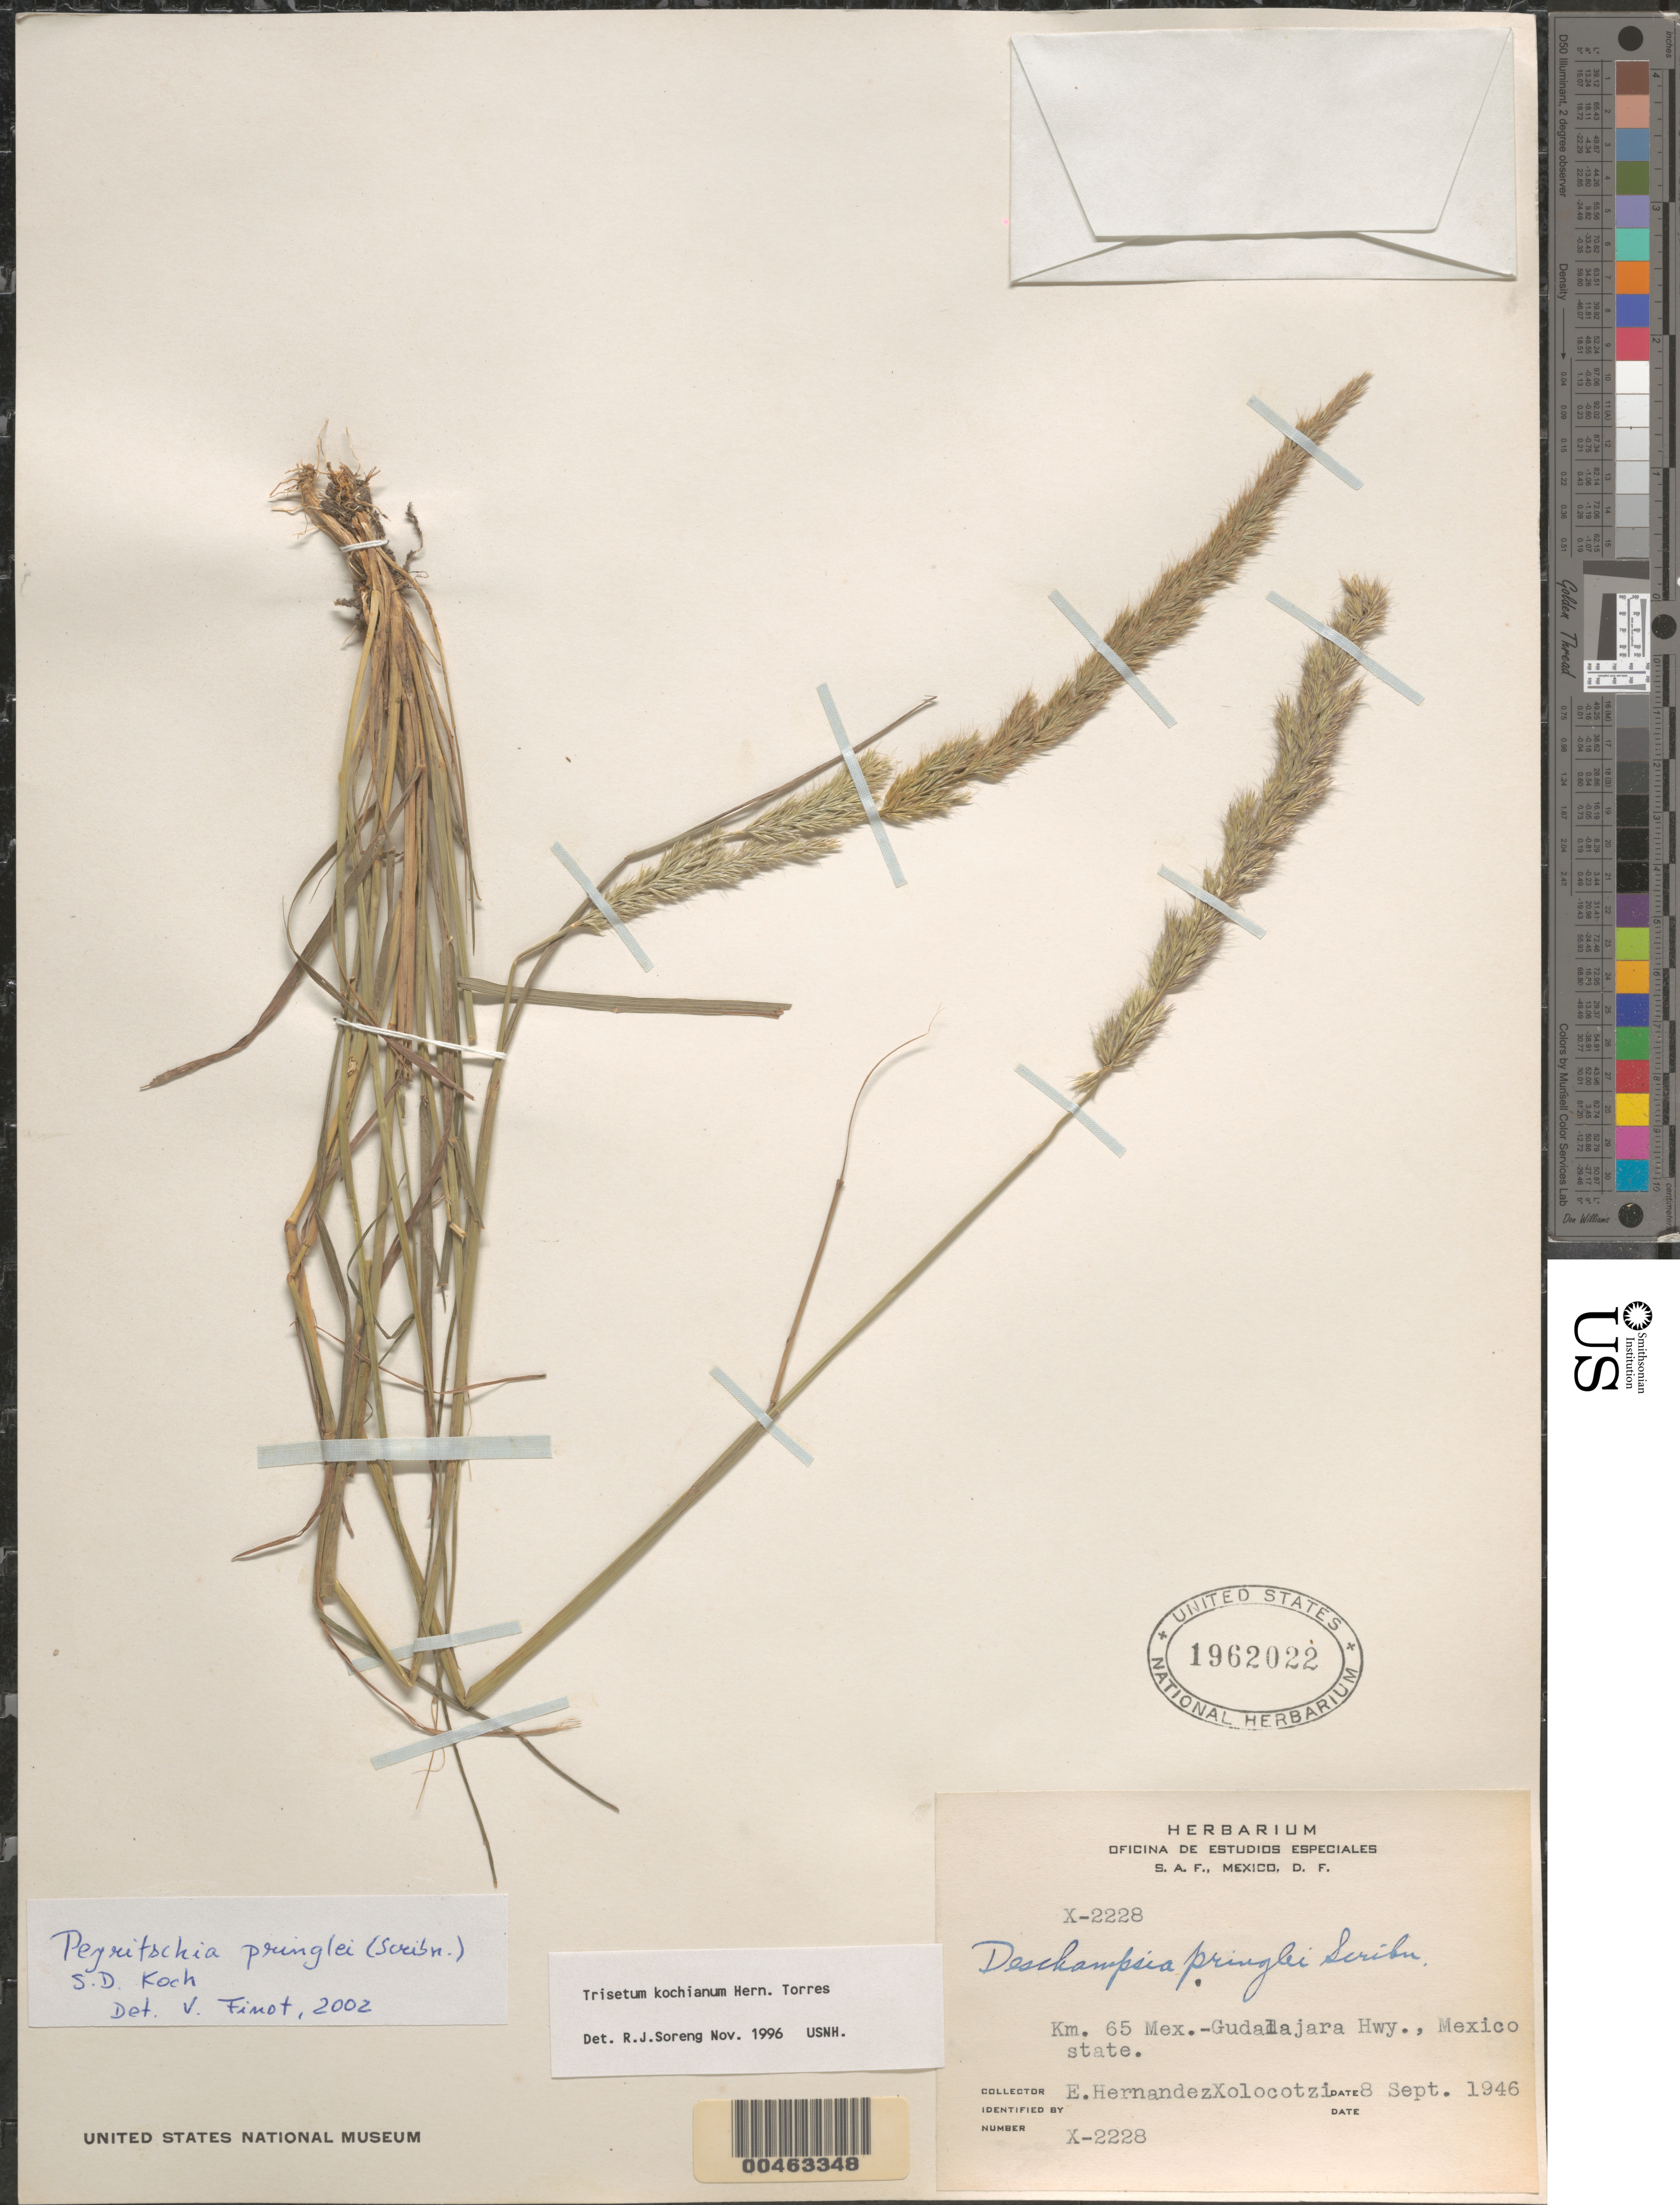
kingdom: Plantae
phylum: Tracheophyta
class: Liliopsida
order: Poales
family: Poaceae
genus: Peyritschia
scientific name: Peyritschia pringlei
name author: (Scribn.) S.D. Koch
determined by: Finot, V. L.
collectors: E. I. Hernández-X.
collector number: X-2228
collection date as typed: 8 Sep 1946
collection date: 1946-09-08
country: Mexico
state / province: México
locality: Km. 65 Mex. - Guadalajara Hwy.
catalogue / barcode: US 1962022